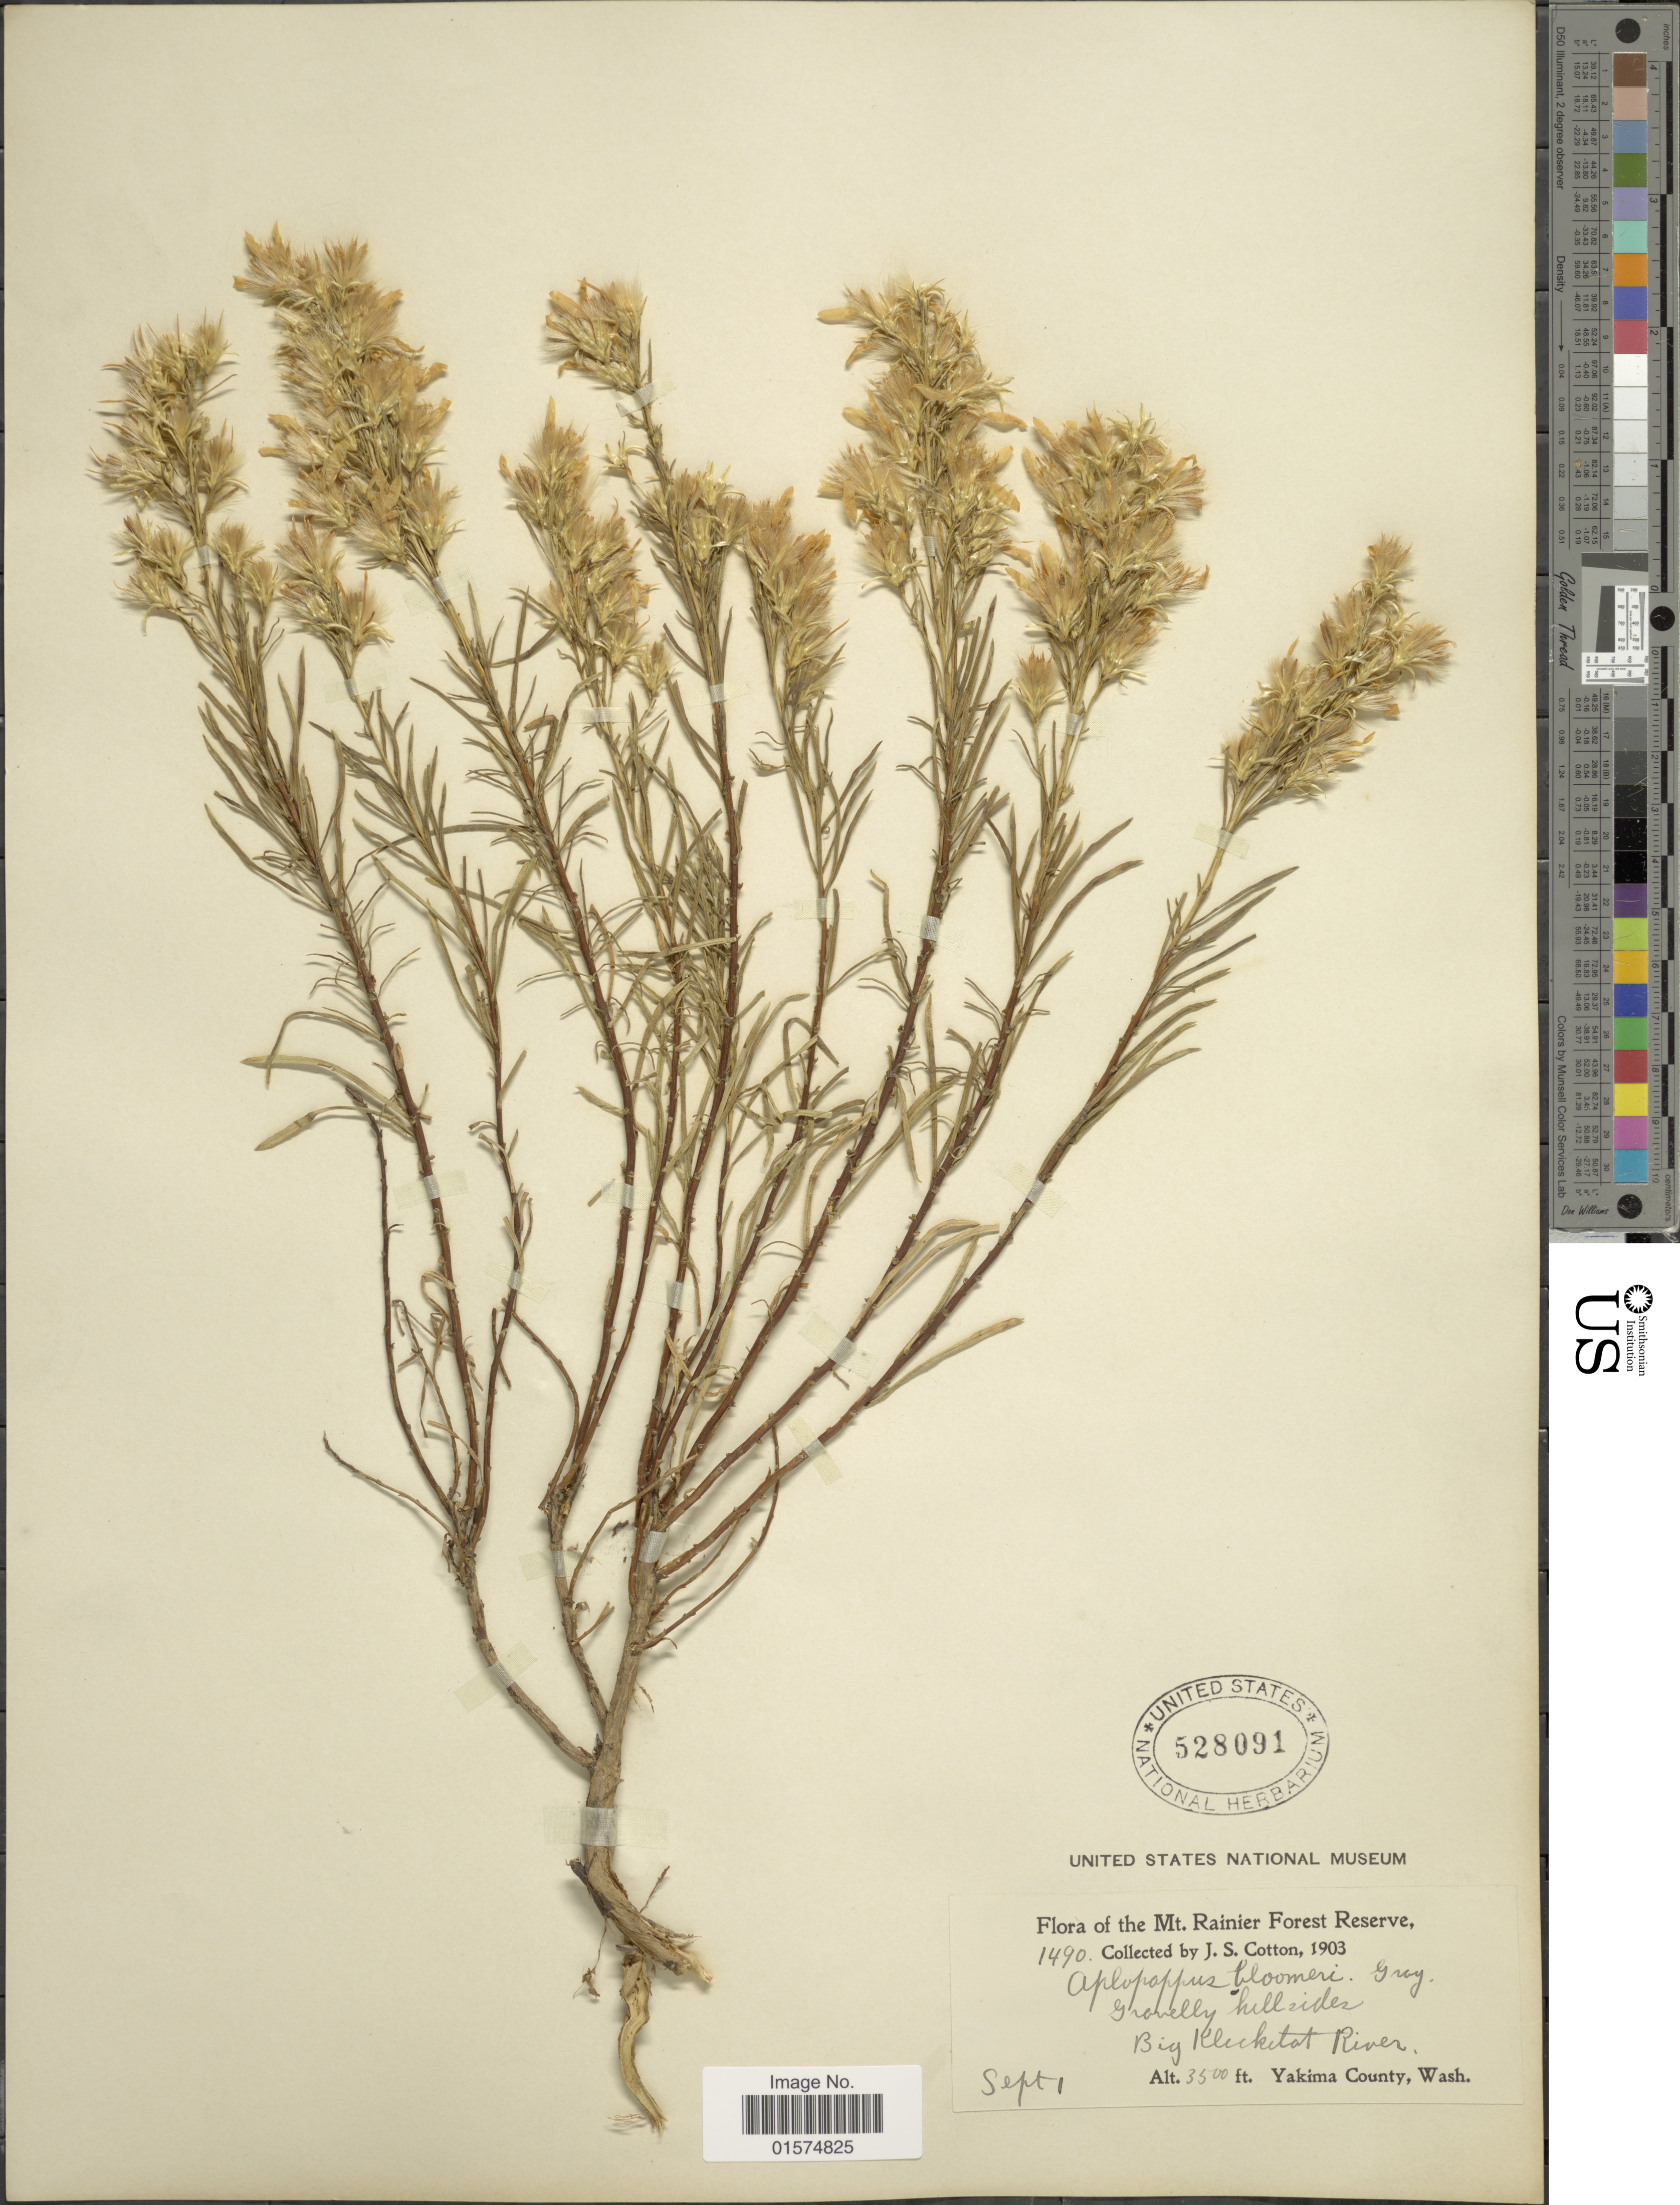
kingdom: Plantae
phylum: Tracheophyta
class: Magnoliopsida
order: Asterales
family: Asteraceae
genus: Ericameria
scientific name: Ericameria bloomeri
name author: (A. Gray) J.F. Macbr.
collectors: J. S. Cotton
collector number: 1490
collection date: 1903-09-01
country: United States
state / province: Washington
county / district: Yakima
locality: Mt. Rainier Forest Reserve. Big Klecketat River. Yakima County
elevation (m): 1067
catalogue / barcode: US 528091